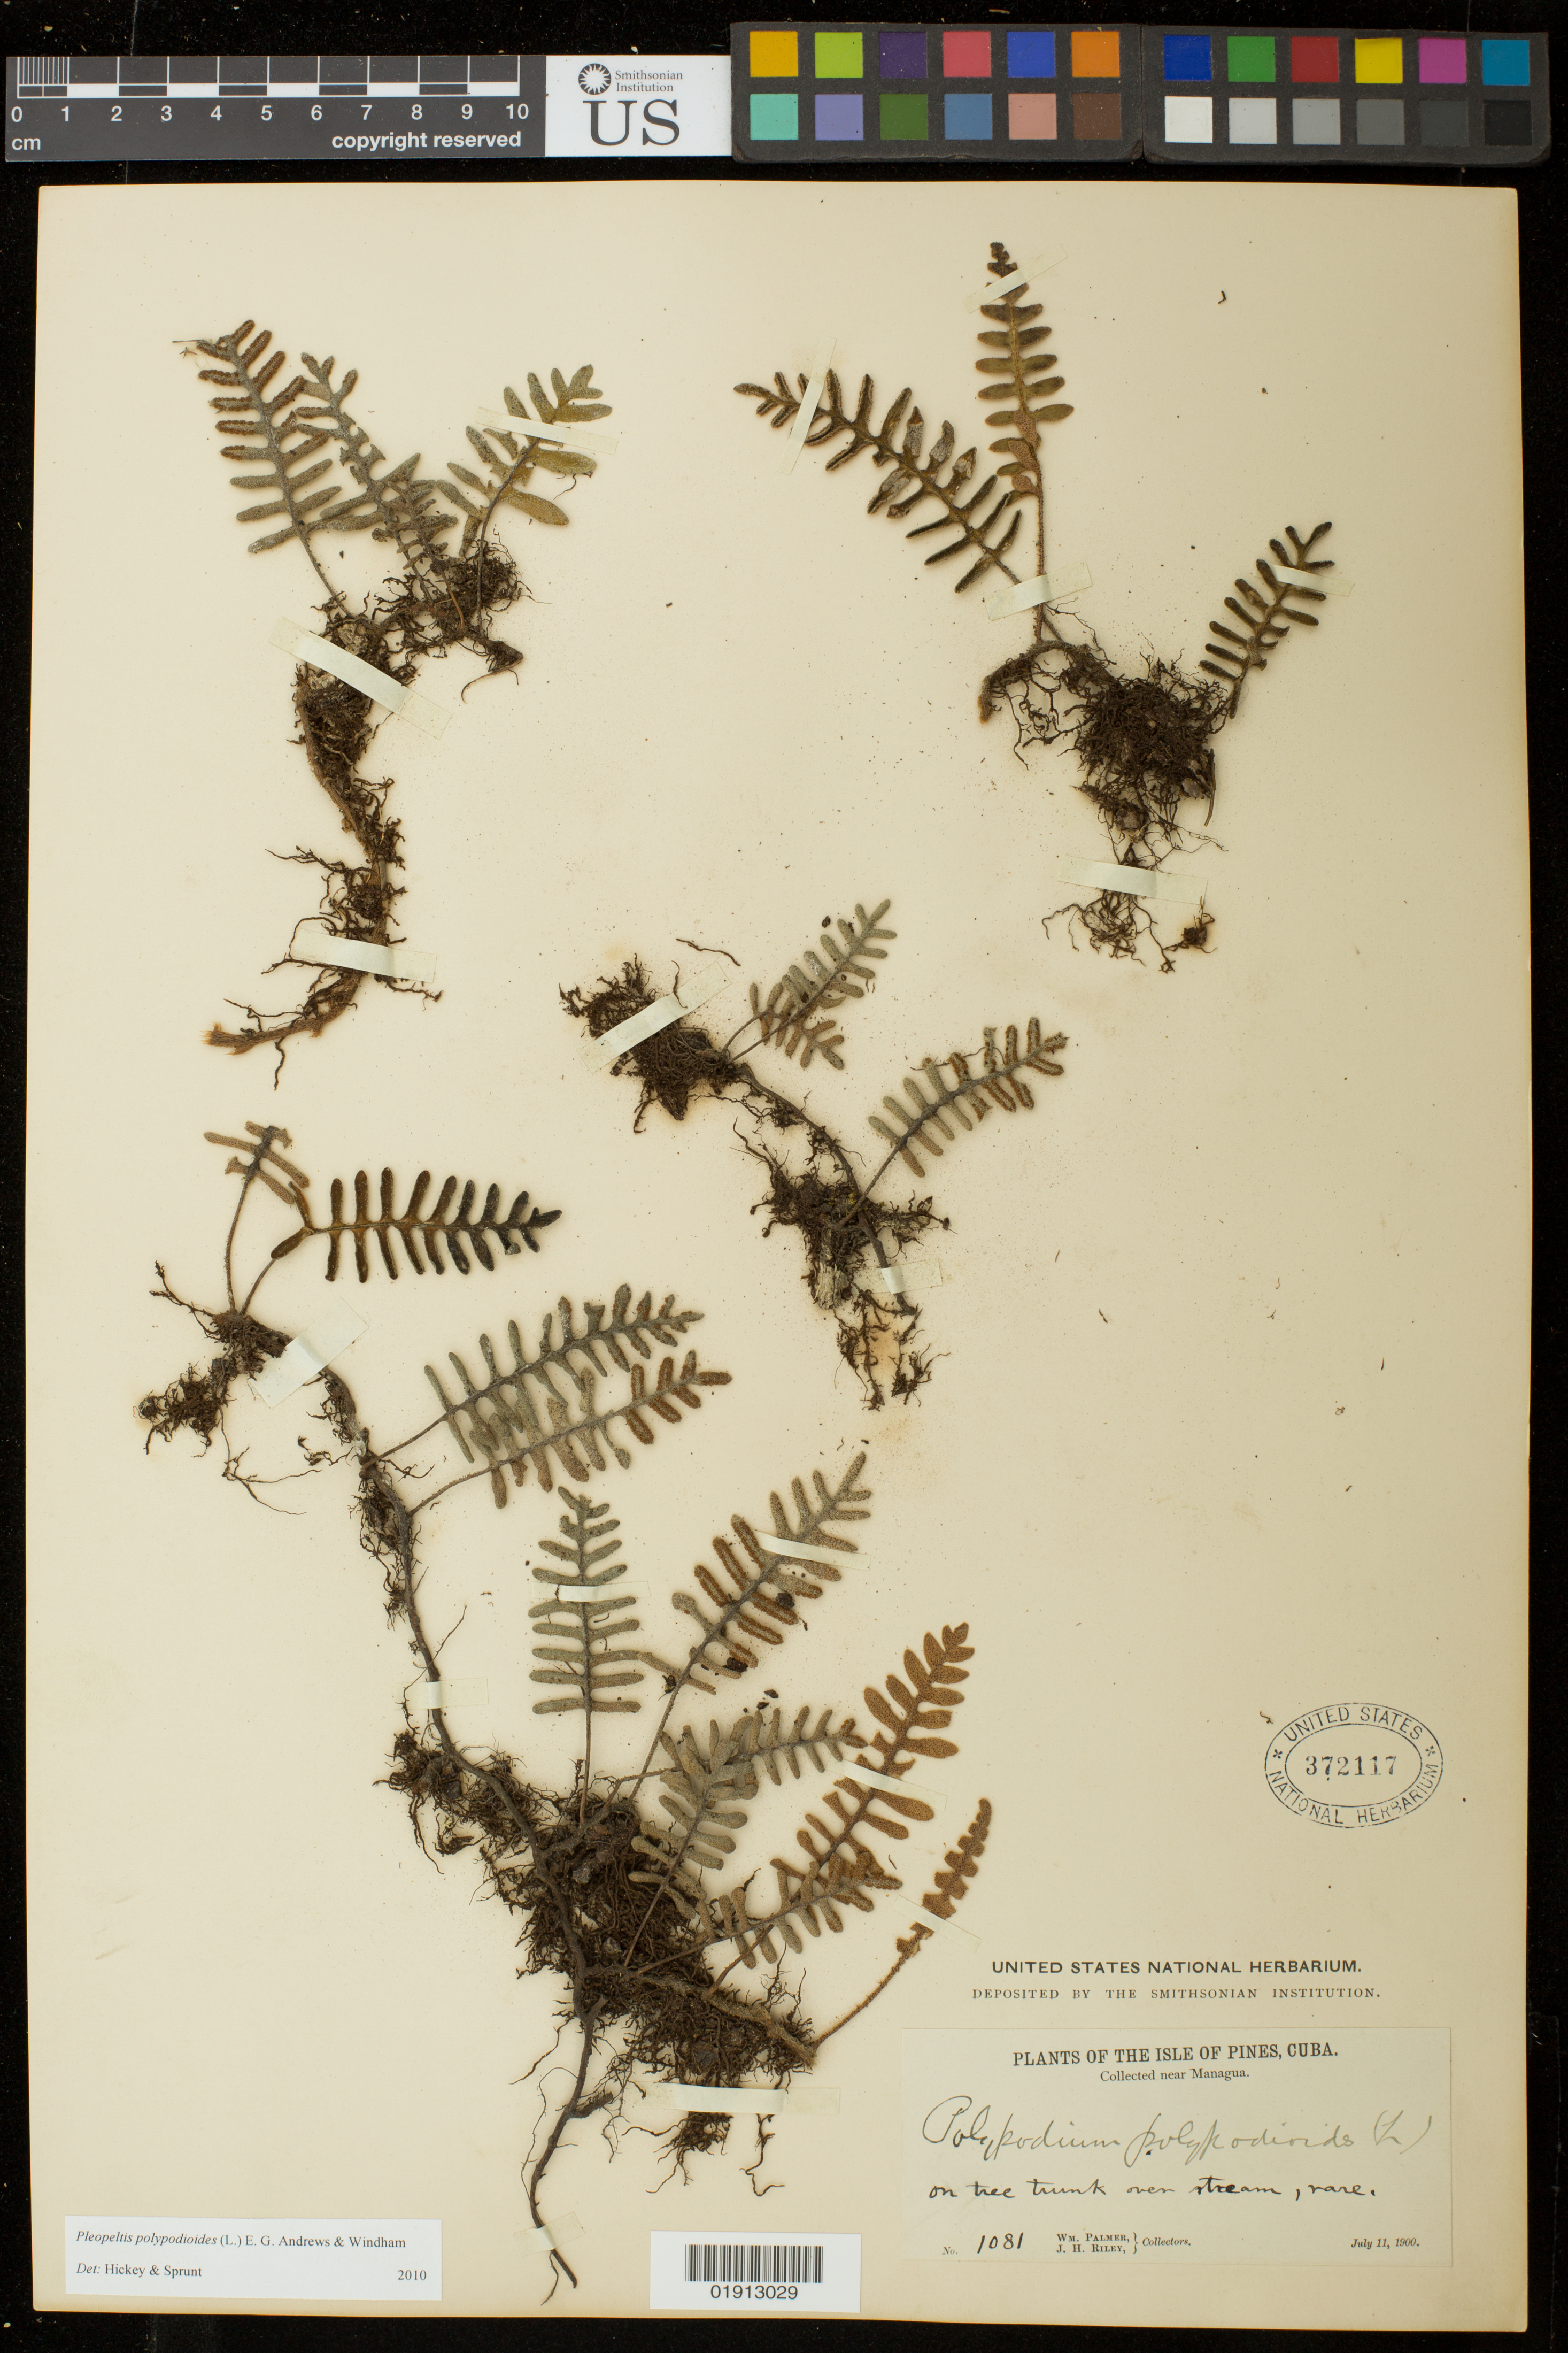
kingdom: Plantae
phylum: Tracheophyta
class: Polypodiopsida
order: Polypodiales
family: Polypodiaceae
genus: Pleopeltis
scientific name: Pleopeltis polypodioides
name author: (L.) E.G. Andrews & Windham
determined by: Hickey, R. J.; Sprunt, S. V.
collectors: W. Palmer & J. H. Riley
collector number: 1081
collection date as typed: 11 Jul 1900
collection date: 1900-07-11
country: Cuba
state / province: Isla de La Juventud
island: Isla de La Juventud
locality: Near Managua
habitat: On tree trunk over stream.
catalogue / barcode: US 372117